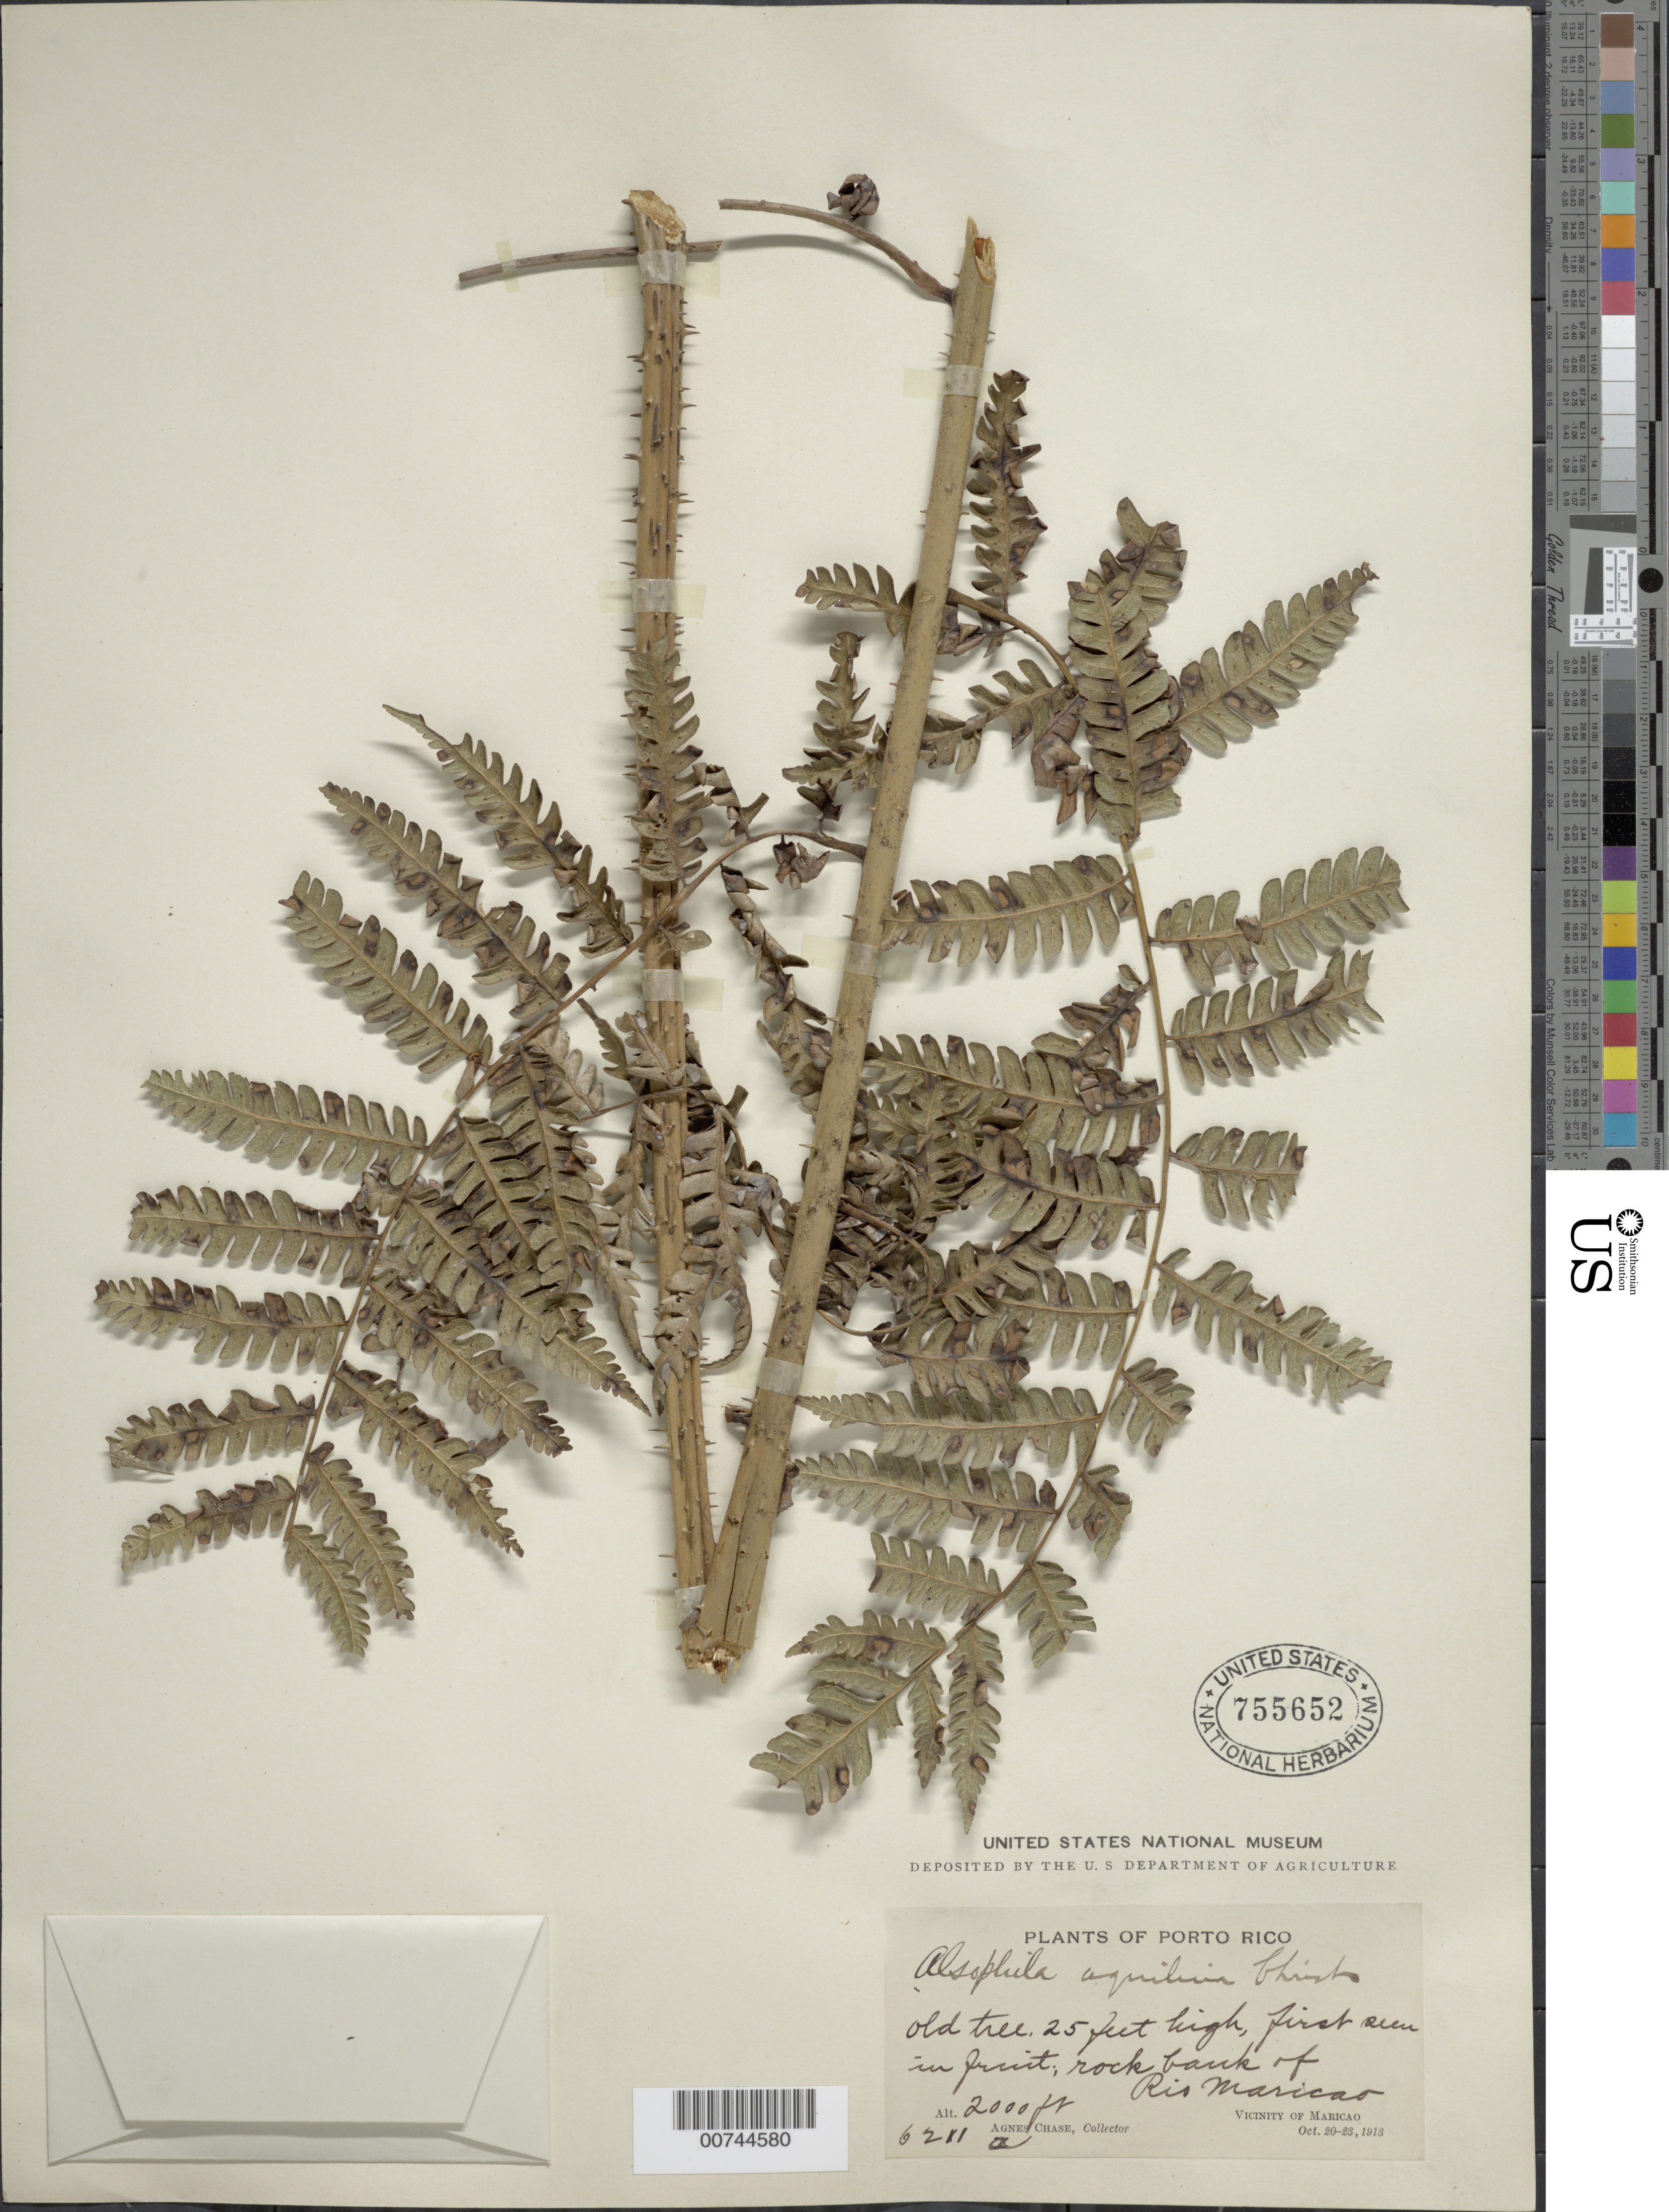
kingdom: Plantae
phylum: Tracheophyta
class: Polypodiopsida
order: Cyatheales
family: Cyatheaceae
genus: Cyathea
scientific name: Cyathea parvula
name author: (Jenman) Domin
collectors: A. Chase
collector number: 6211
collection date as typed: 20 Oct 1913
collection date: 1913-10-20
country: Puerto Rico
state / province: Maricao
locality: Río Maricao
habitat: Rock bank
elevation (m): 610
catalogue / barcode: US 755652